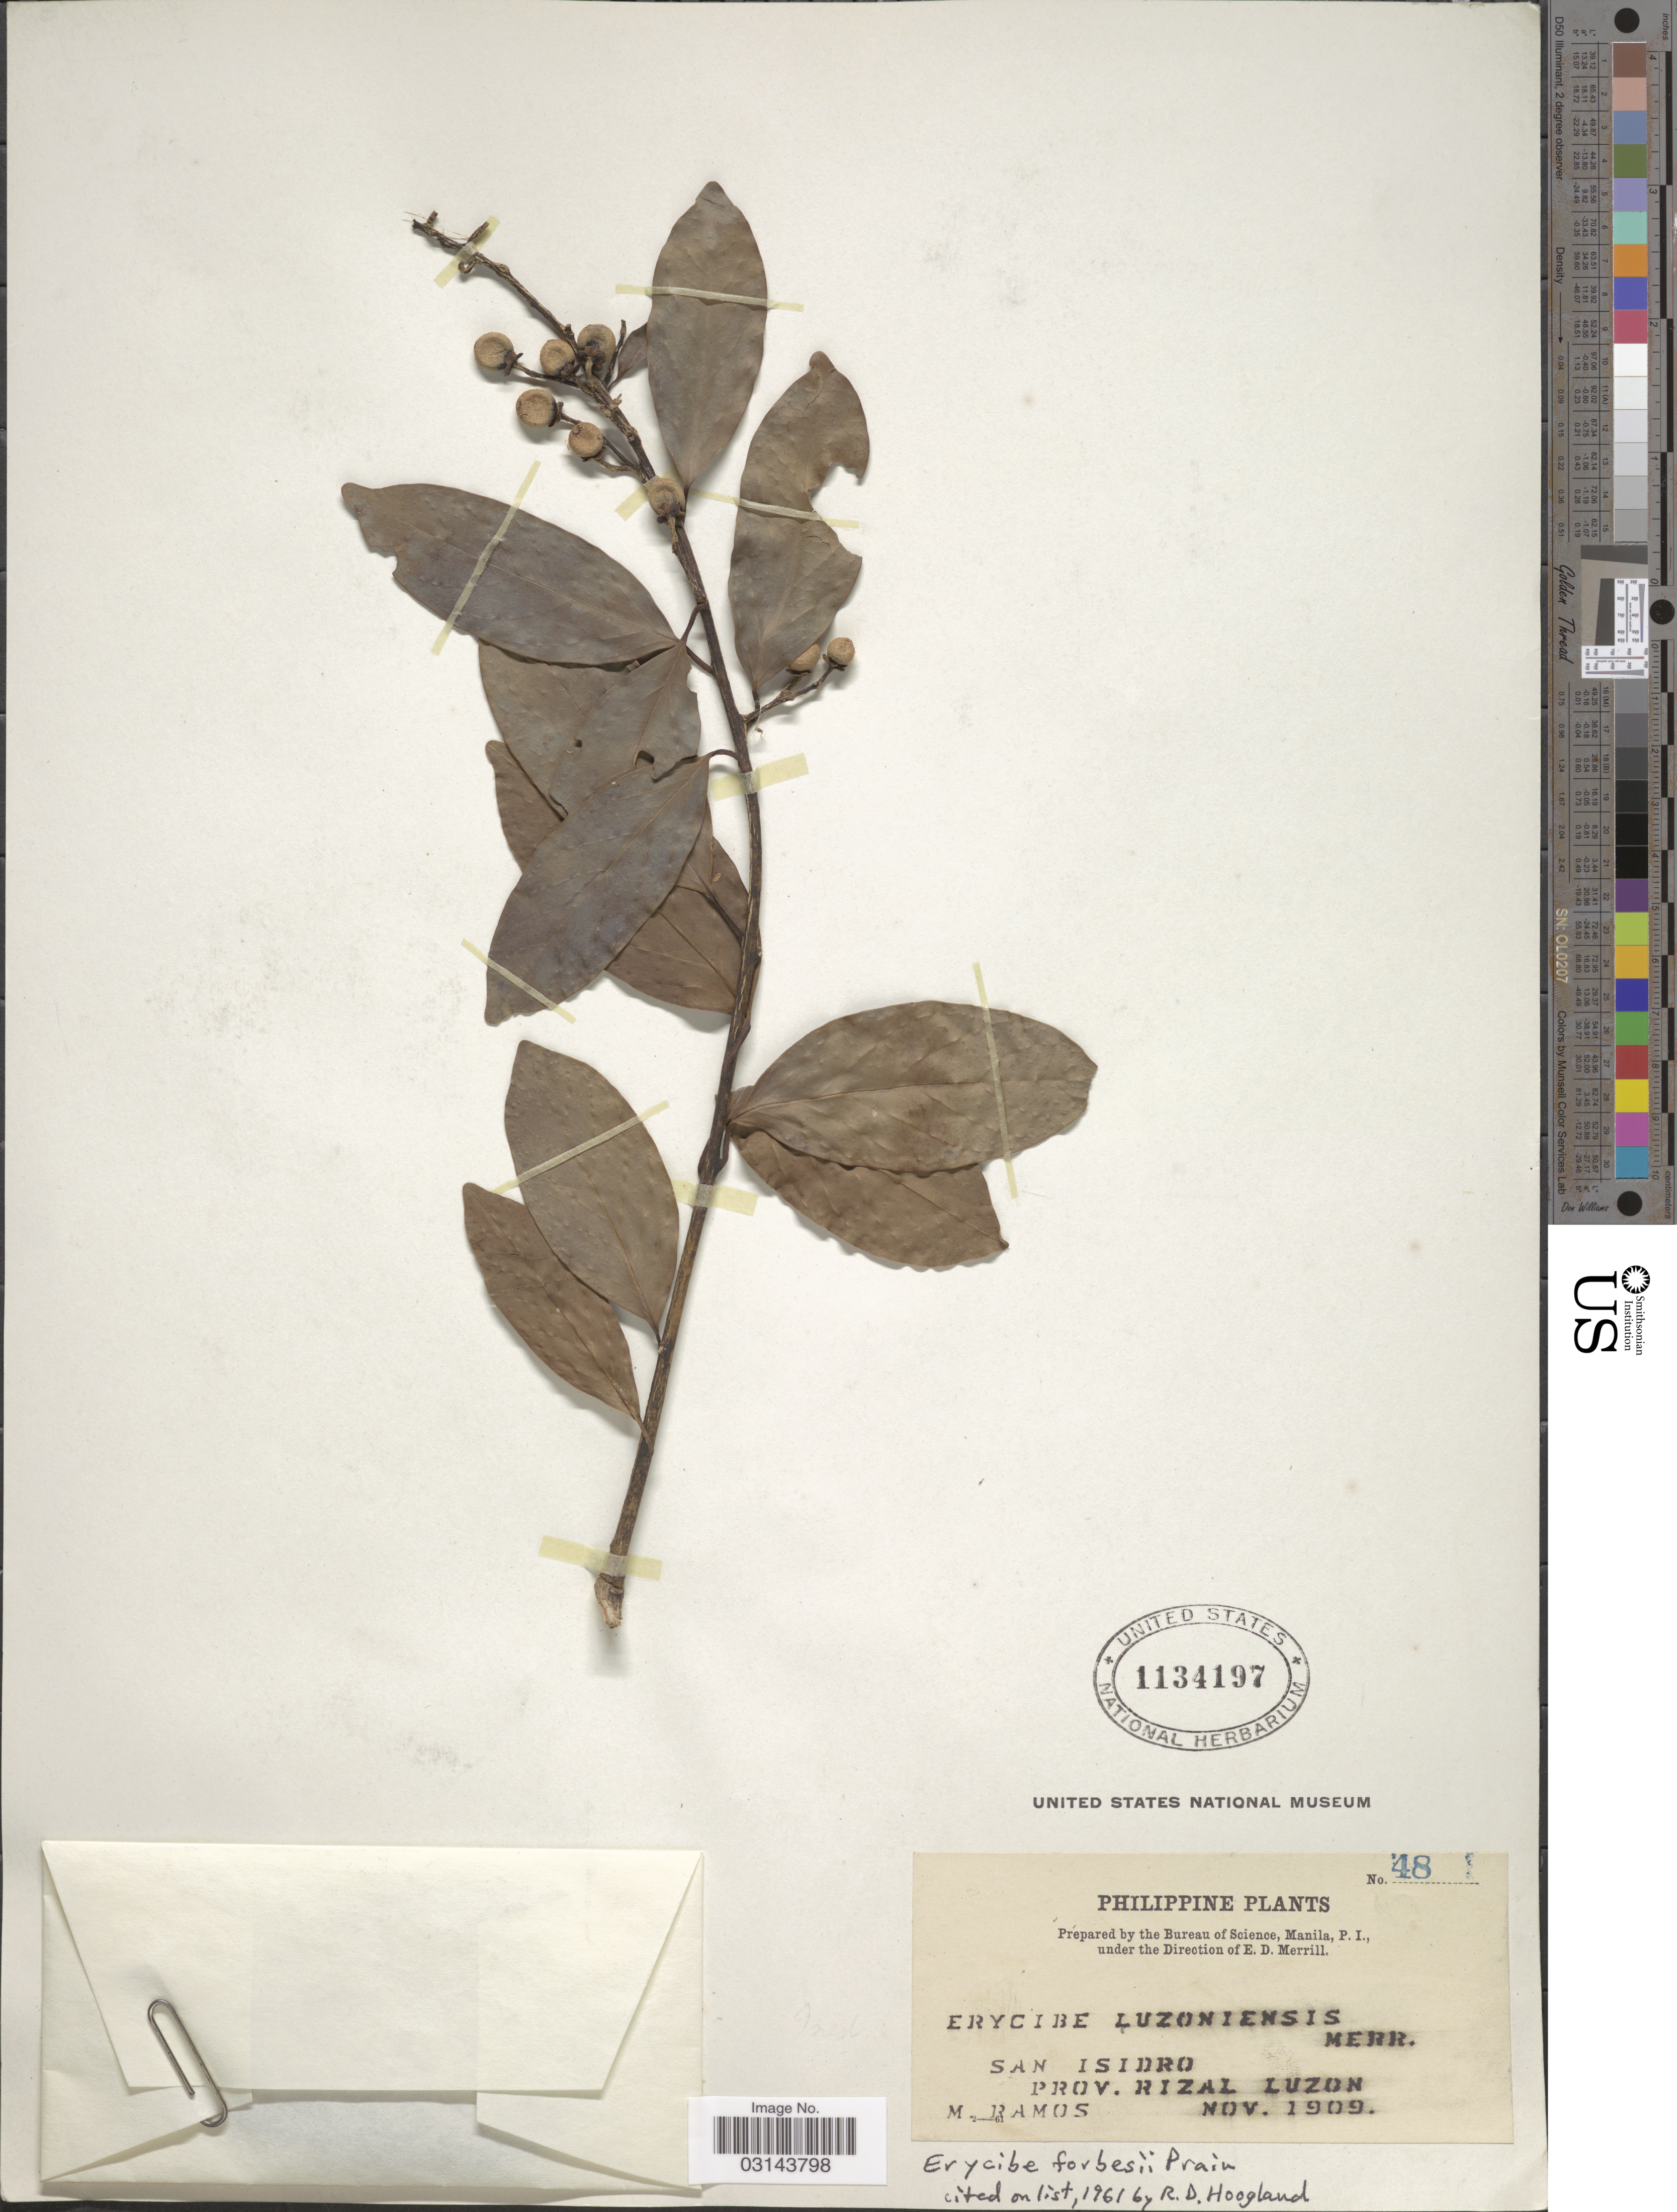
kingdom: Plantae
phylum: Tracheophyta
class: Magnoliopsida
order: Solanales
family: Convolvulaceae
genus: Erycibe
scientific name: Erycibe forbesii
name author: Prain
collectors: M. Ramos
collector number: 48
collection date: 1909-11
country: Philippines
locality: San Isidro. Prov. Rizal Luzon.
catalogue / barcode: US 1134197